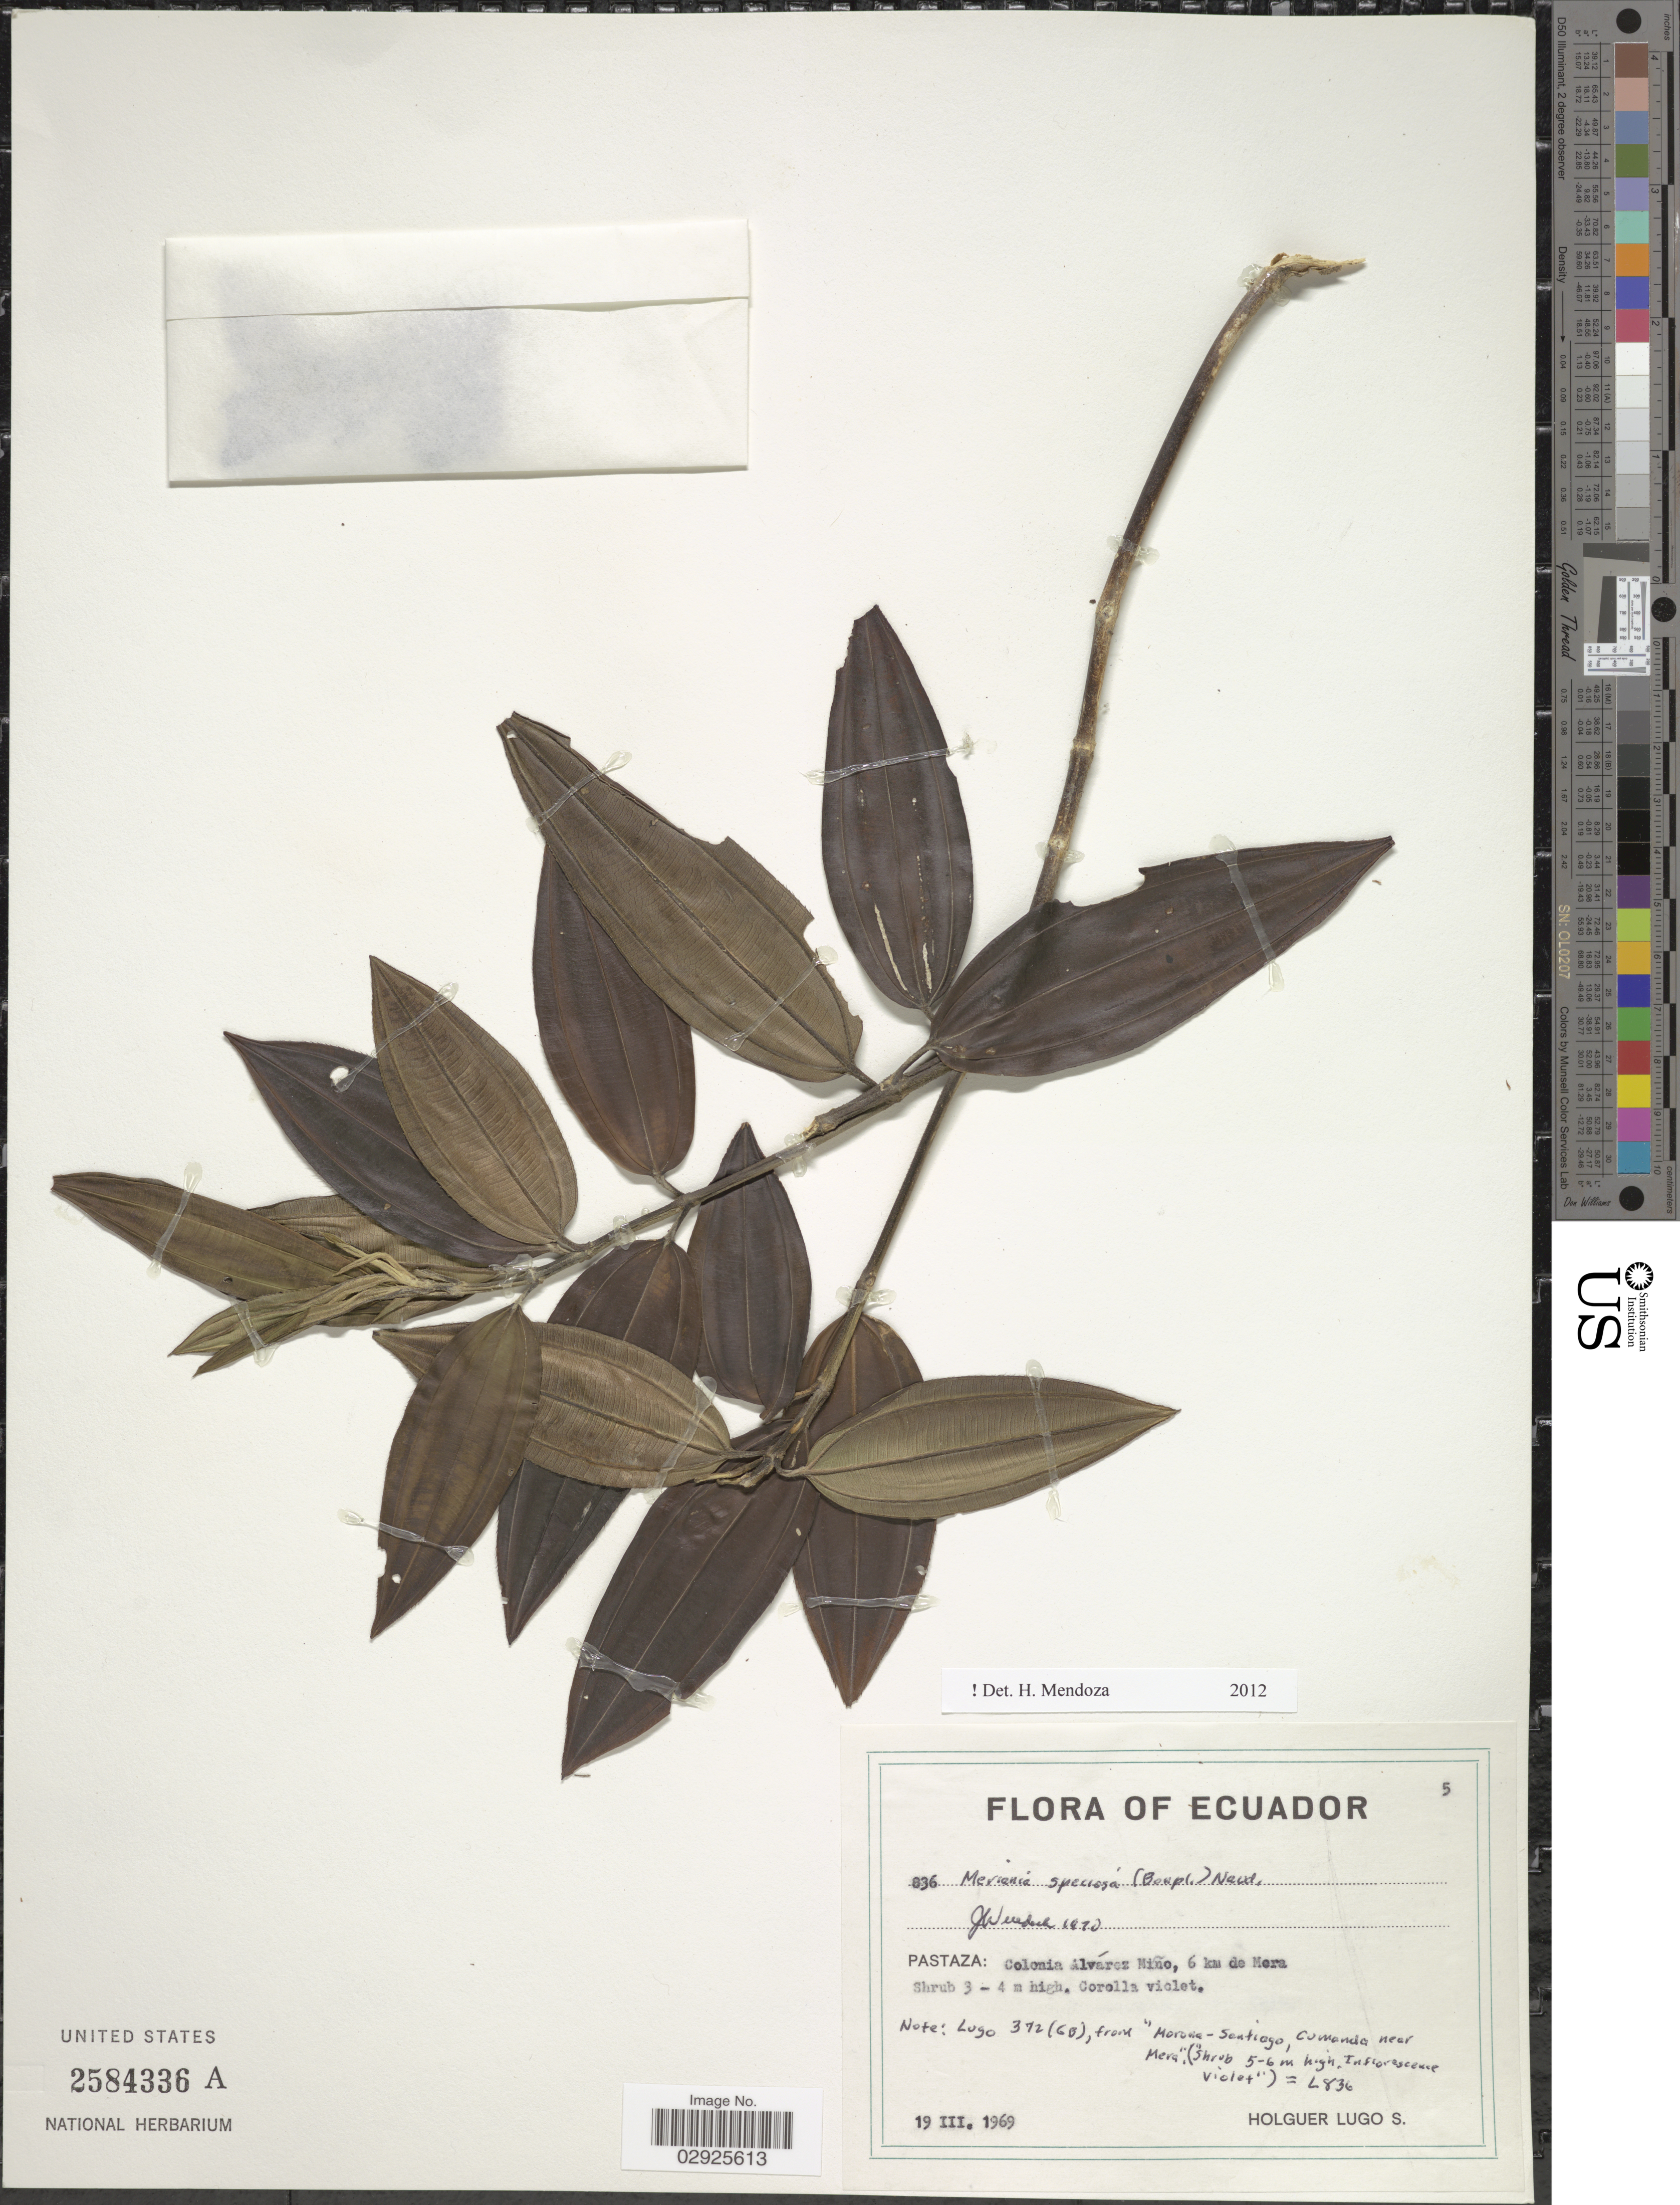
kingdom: Plantae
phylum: Tracheophyta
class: Magnoliopsida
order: Myrtales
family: Melastomataceae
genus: Meriania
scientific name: Meriania speciosa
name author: (Bonpl.) Naudin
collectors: H. Lugo S.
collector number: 836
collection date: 1969-03-19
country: Ecuador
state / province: Pastaza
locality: Colonia Alvárez Niño, 6 km de Mera.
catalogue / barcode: US 2584336A